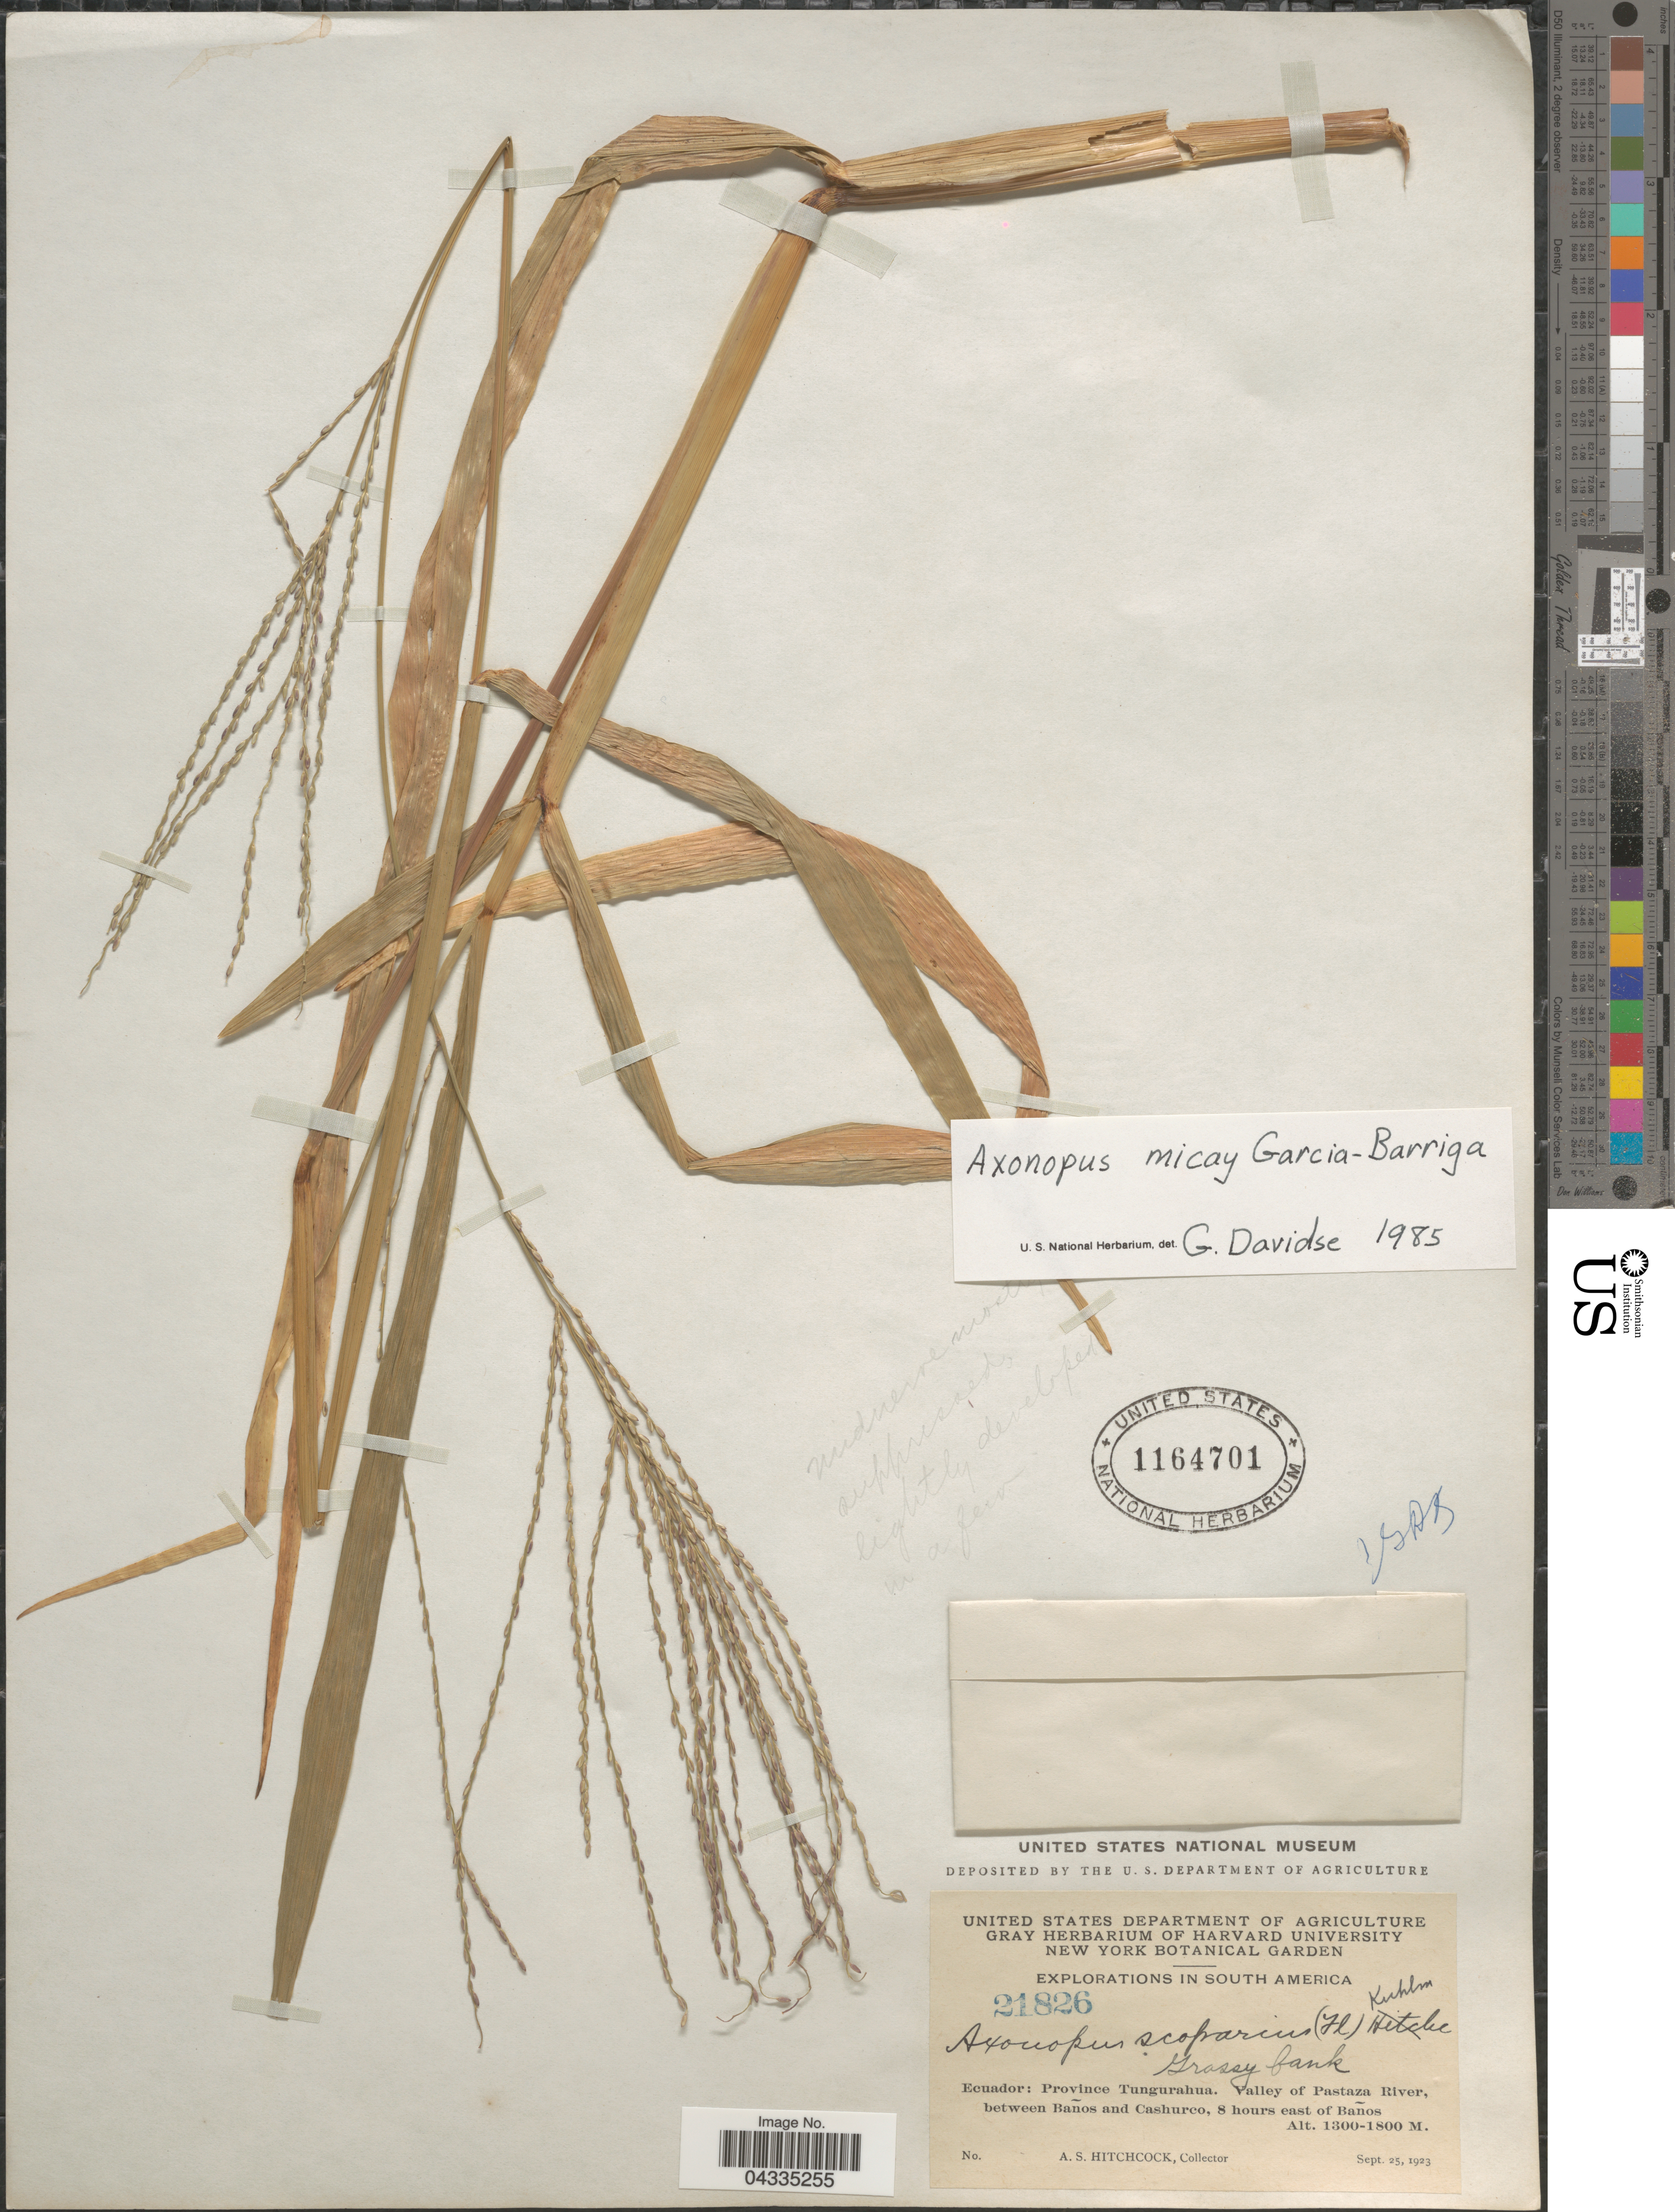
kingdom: Plantae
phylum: Tracheophyta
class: Liliopsida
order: Poales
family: Poaceae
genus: Axonopus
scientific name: Axonopus scoparius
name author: (Flüggé) Kuhlm.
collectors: A. S. Hitchcock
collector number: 21826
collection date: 1923-09-25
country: Ecuador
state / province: Tungurahua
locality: Explorations in South America. Grassy bank. Valley of Pastaza River, between Baños and Cashurco, 8 hours east of Baños.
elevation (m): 1300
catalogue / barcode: US 1164701